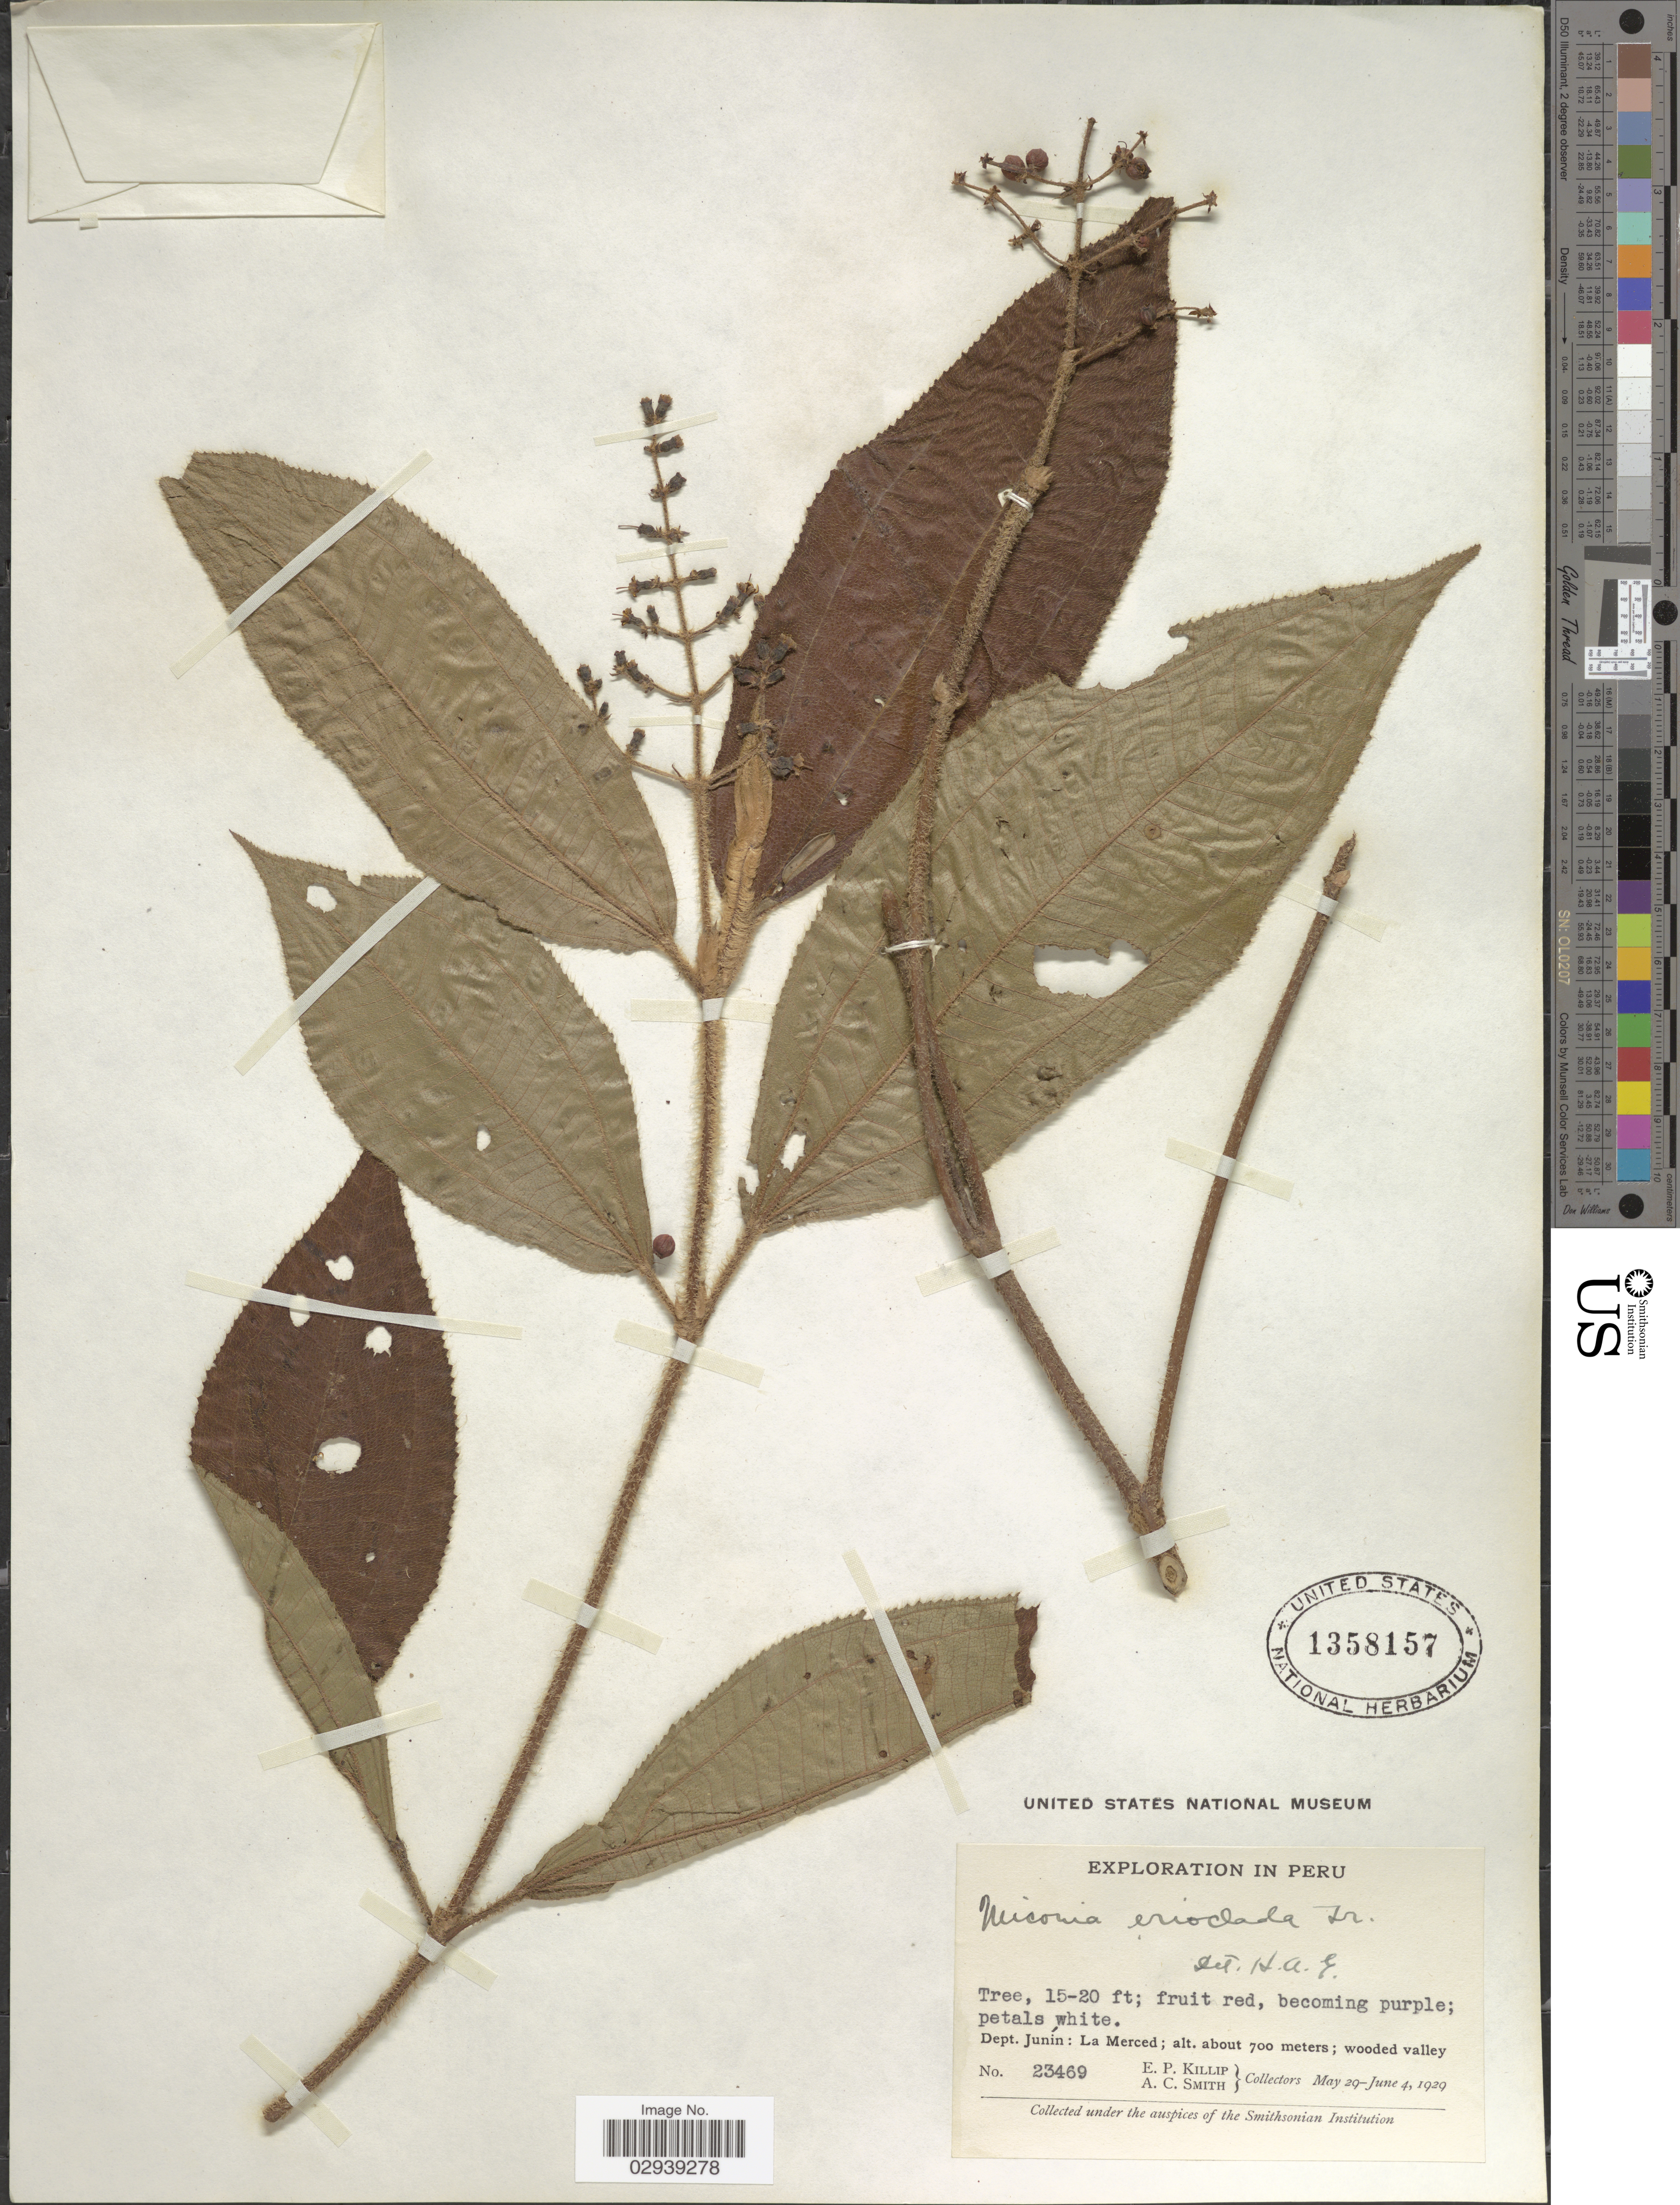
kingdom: Plantae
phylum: Tracheophyta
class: Magnoliopsida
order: Myrtales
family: Melastomataceae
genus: Miconia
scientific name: Miconia erioclada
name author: Triana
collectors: E. P. Killip & A. C. Smith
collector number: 23469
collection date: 1929-05-29/1929-06-04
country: Peru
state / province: Junín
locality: Dept. Junín: La Merced.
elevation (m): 700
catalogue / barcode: US 1358157